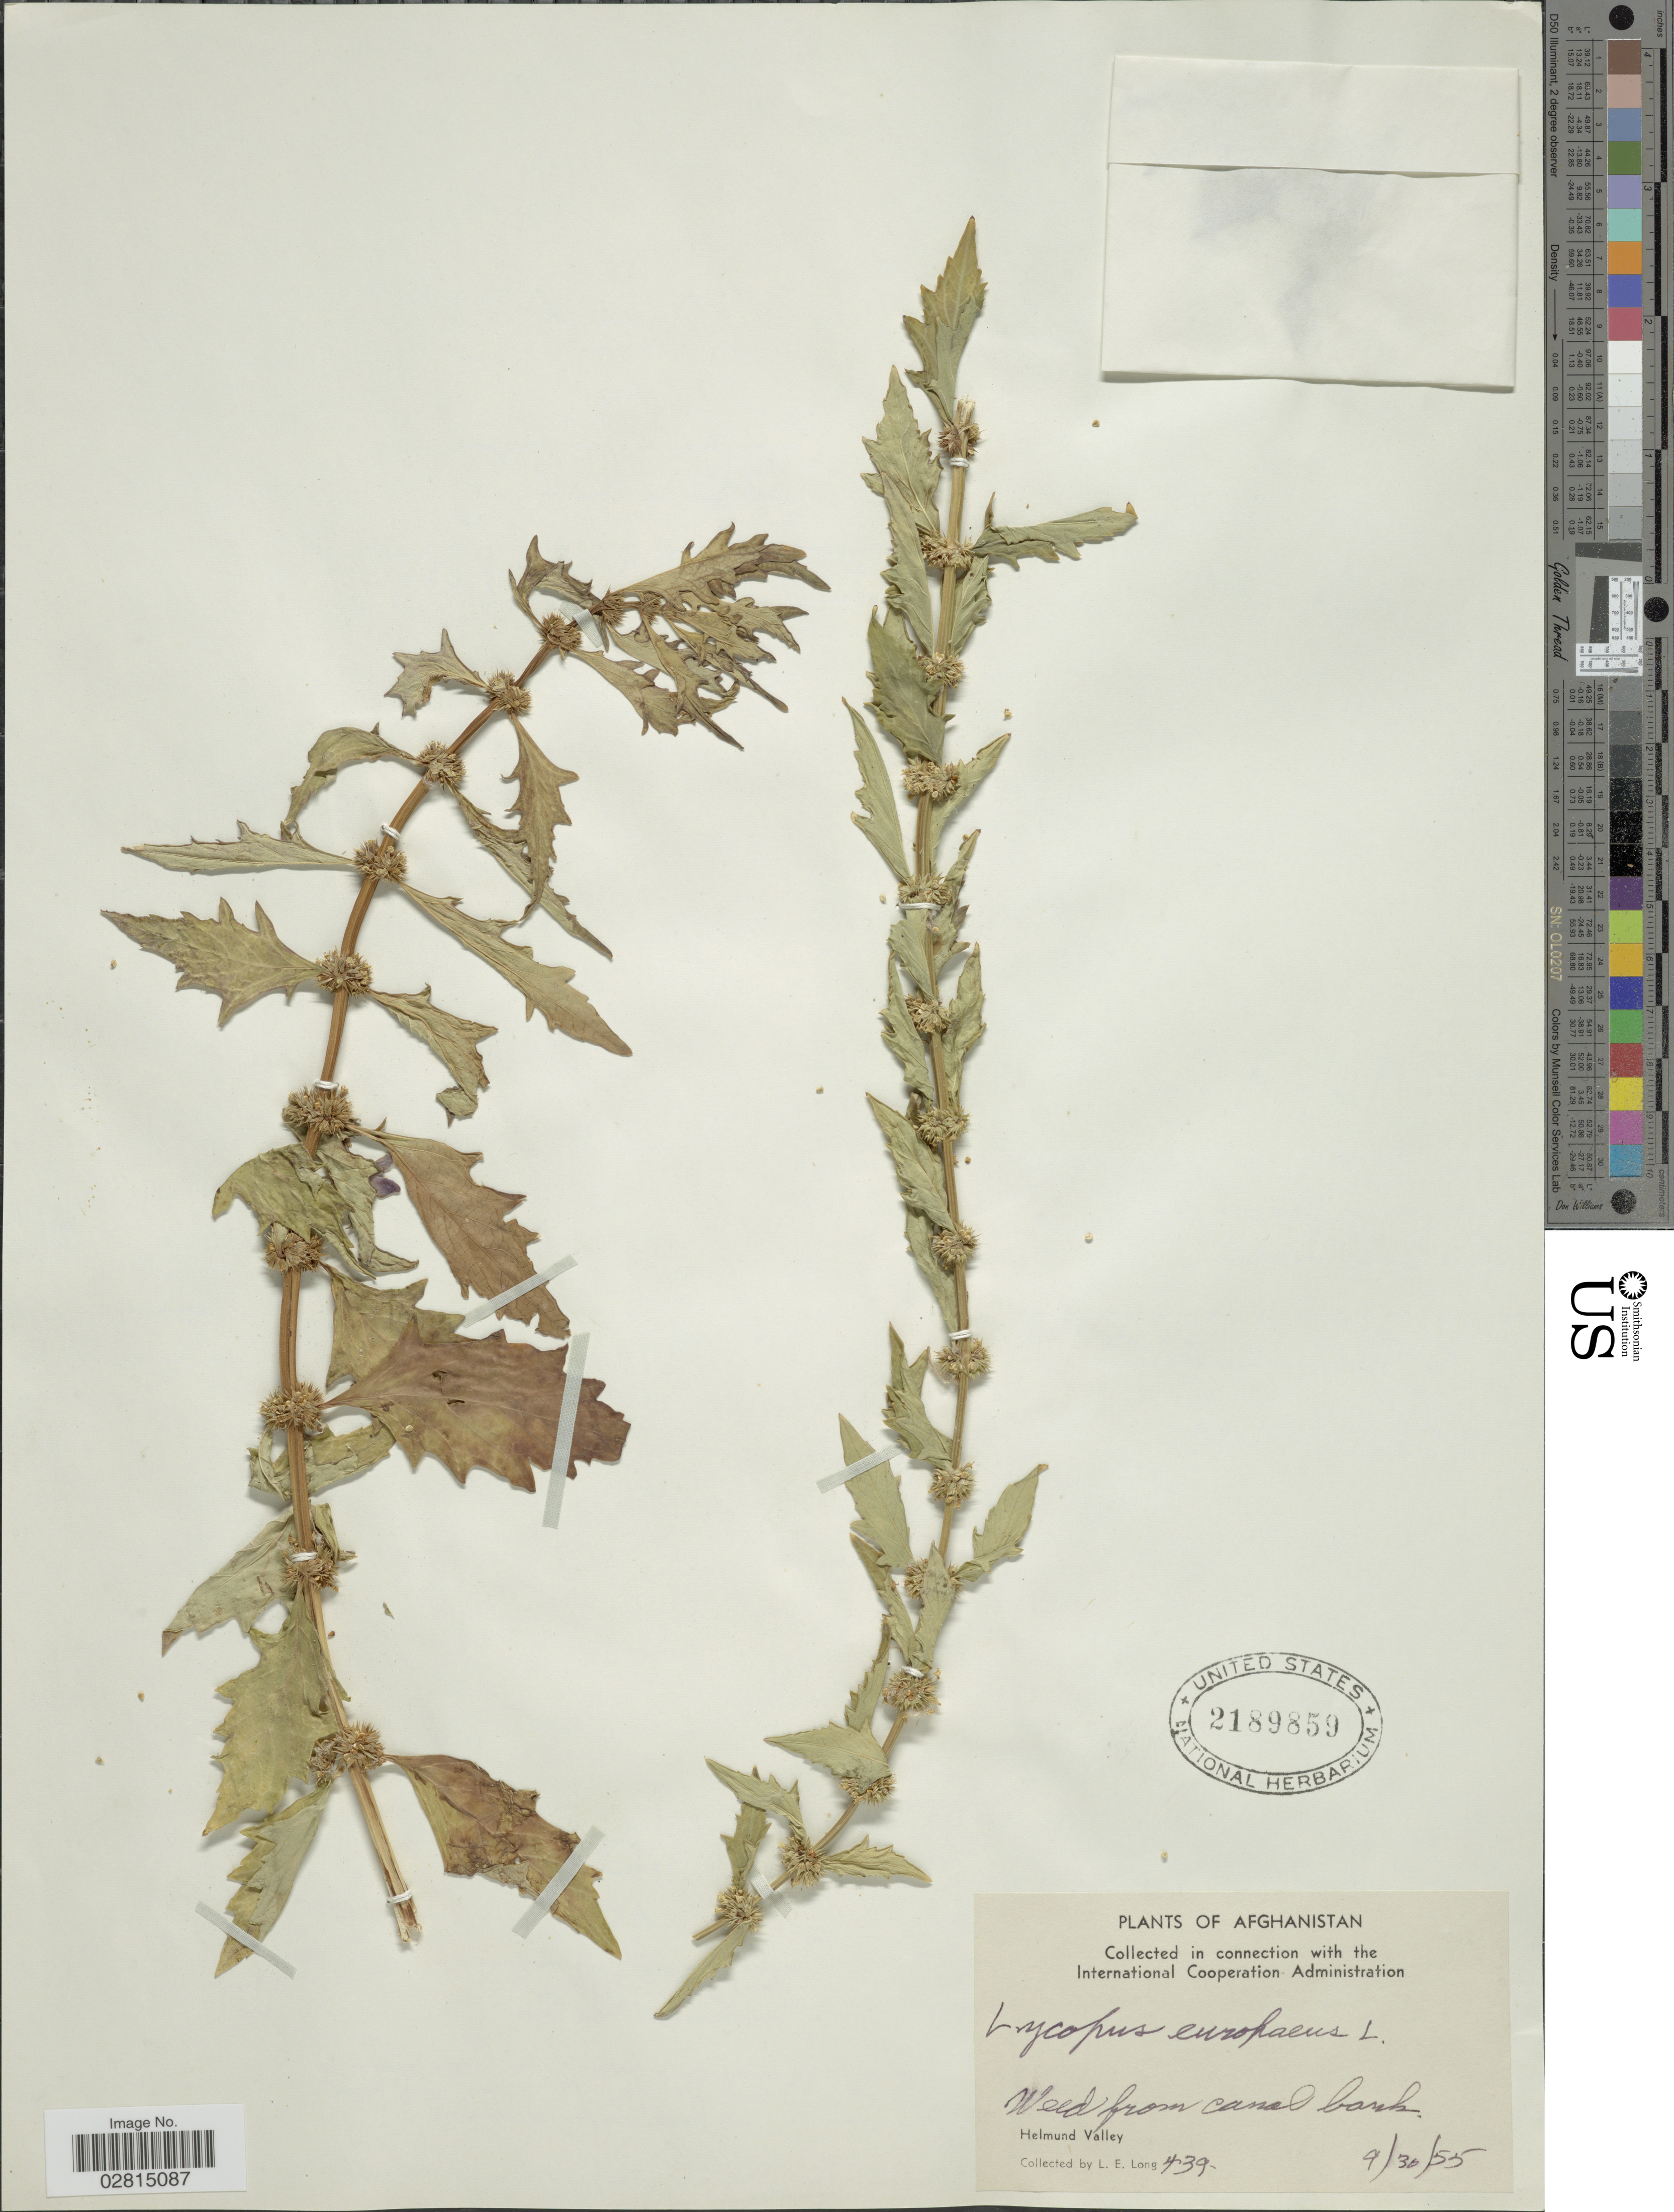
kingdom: Plantae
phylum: Tracheophyta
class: Magnoliopsida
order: Lamiales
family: Lamiaceae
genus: Lycopus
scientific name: Lycopus europaeus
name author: L.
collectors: L. E. Long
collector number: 439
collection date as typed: Transcribed d/m/y: 30/9/55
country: Afghanistan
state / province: Helmand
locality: Helmund Valley.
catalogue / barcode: US 2189859